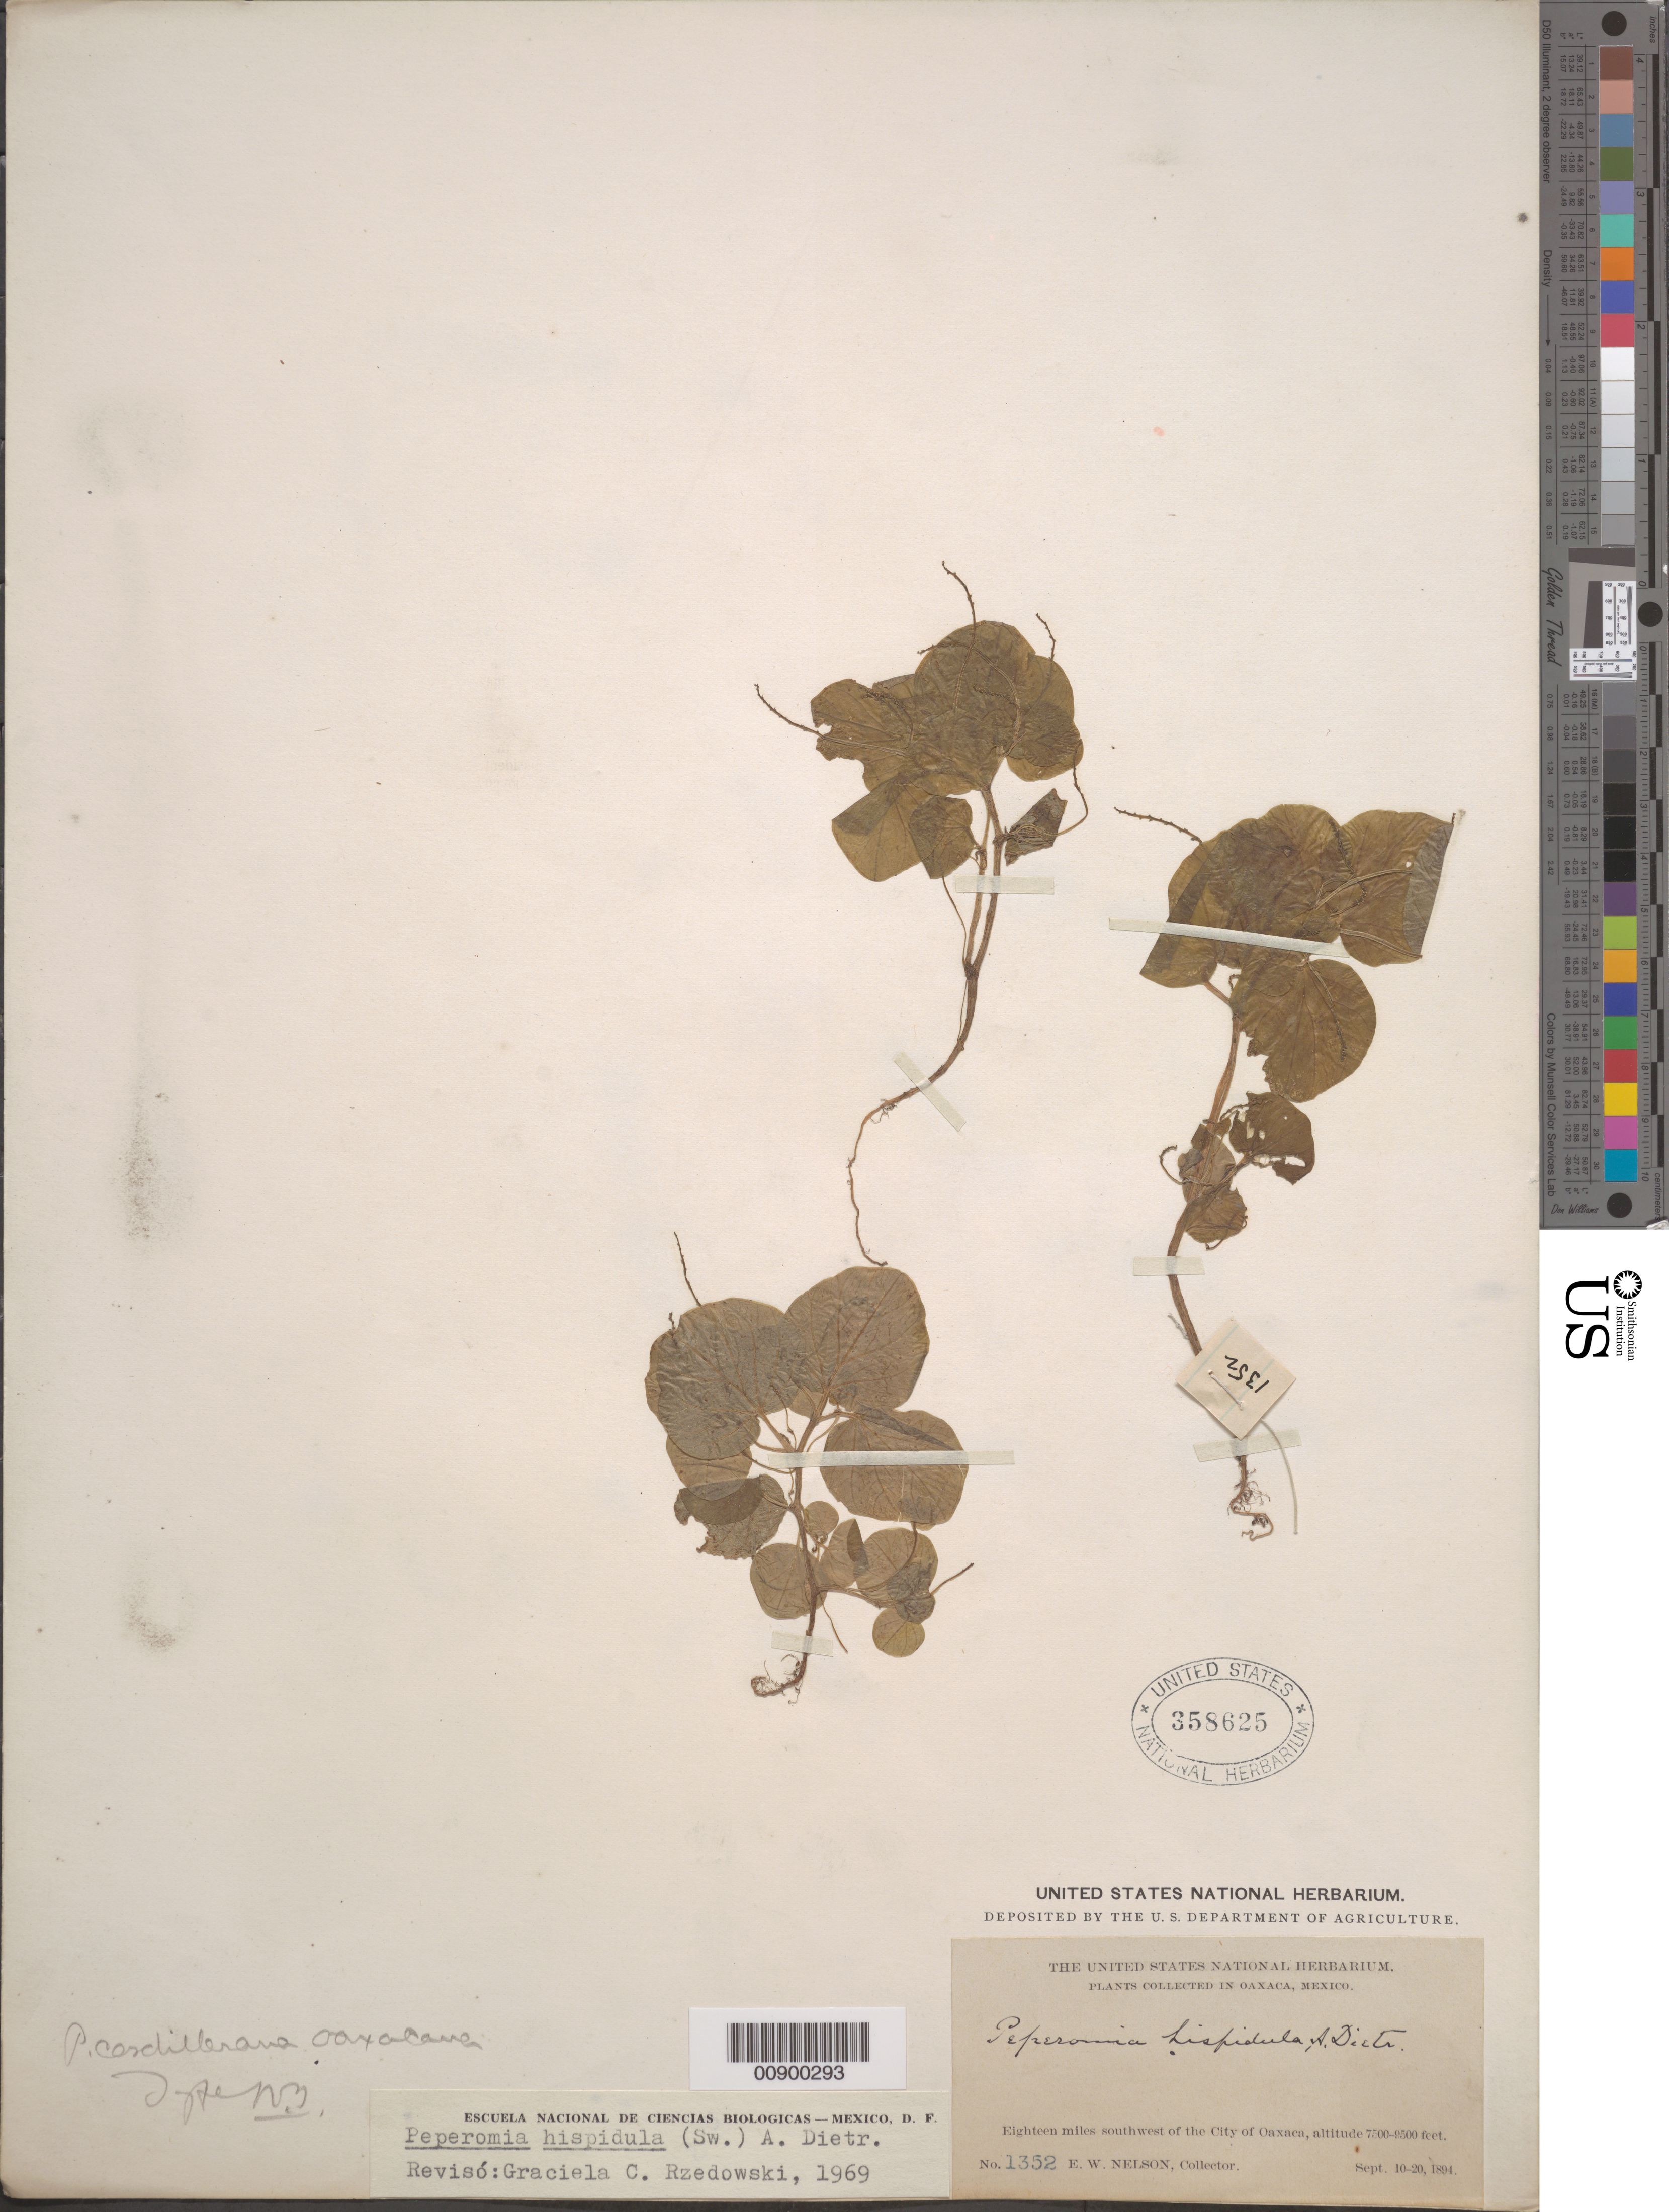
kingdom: Plantae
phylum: Tracheophyta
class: Magnoliopsida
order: Piperales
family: Piperaceae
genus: Peperomia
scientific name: Peperomia hispiduliformis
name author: Trel. in Moldenke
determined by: Jiménez, José Estaban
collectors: E. W. Nelson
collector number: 1352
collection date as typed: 10 Sep 1894 to 20 Sep 1894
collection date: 1894-09-10/1894-09-20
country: Mexico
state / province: Oaxaca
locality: Eighteen miles southwest of the City of Oaxaca.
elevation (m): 2286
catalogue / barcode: US 358625